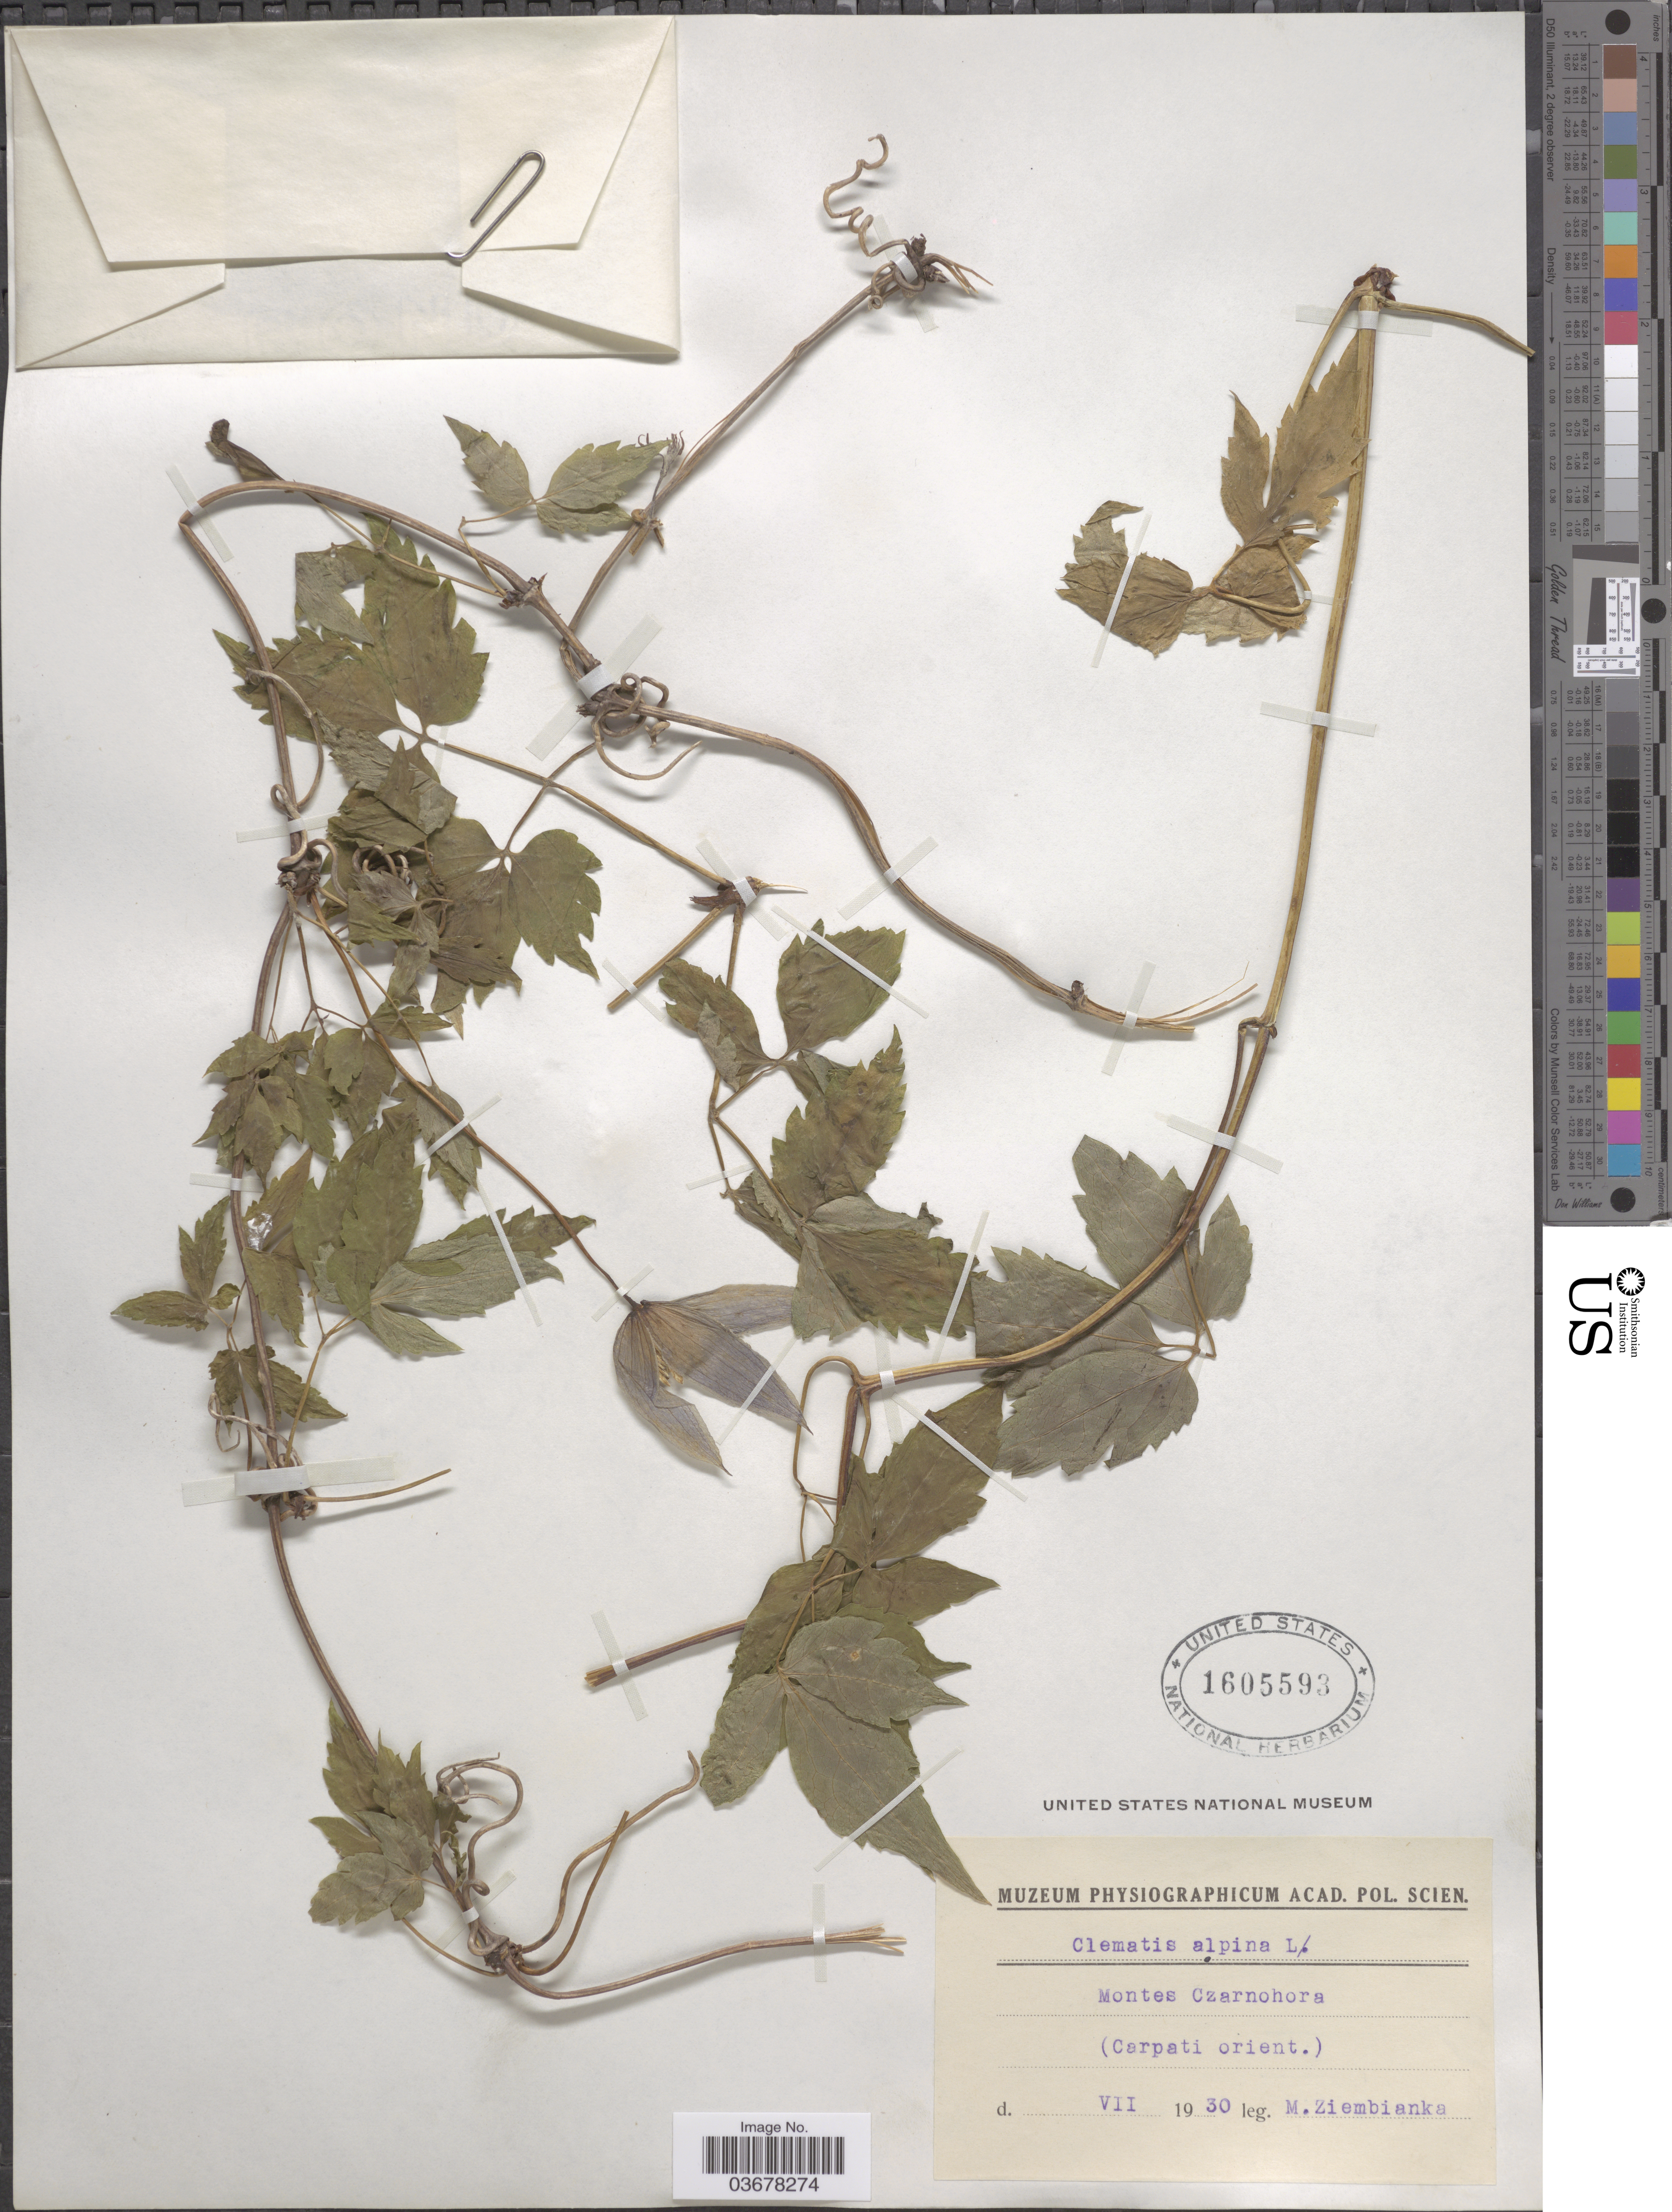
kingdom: Plantae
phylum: Tracheophyta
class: Magnoliopsida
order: Ranunculales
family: Ranunculaceae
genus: Clematis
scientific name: Clematis alpina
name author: (L.) Mill.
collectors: M. Ziembianka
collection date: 1930-07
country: Ukraine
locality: Montes Czarnohora. (Carpati orient.).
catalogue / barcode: US 1605593